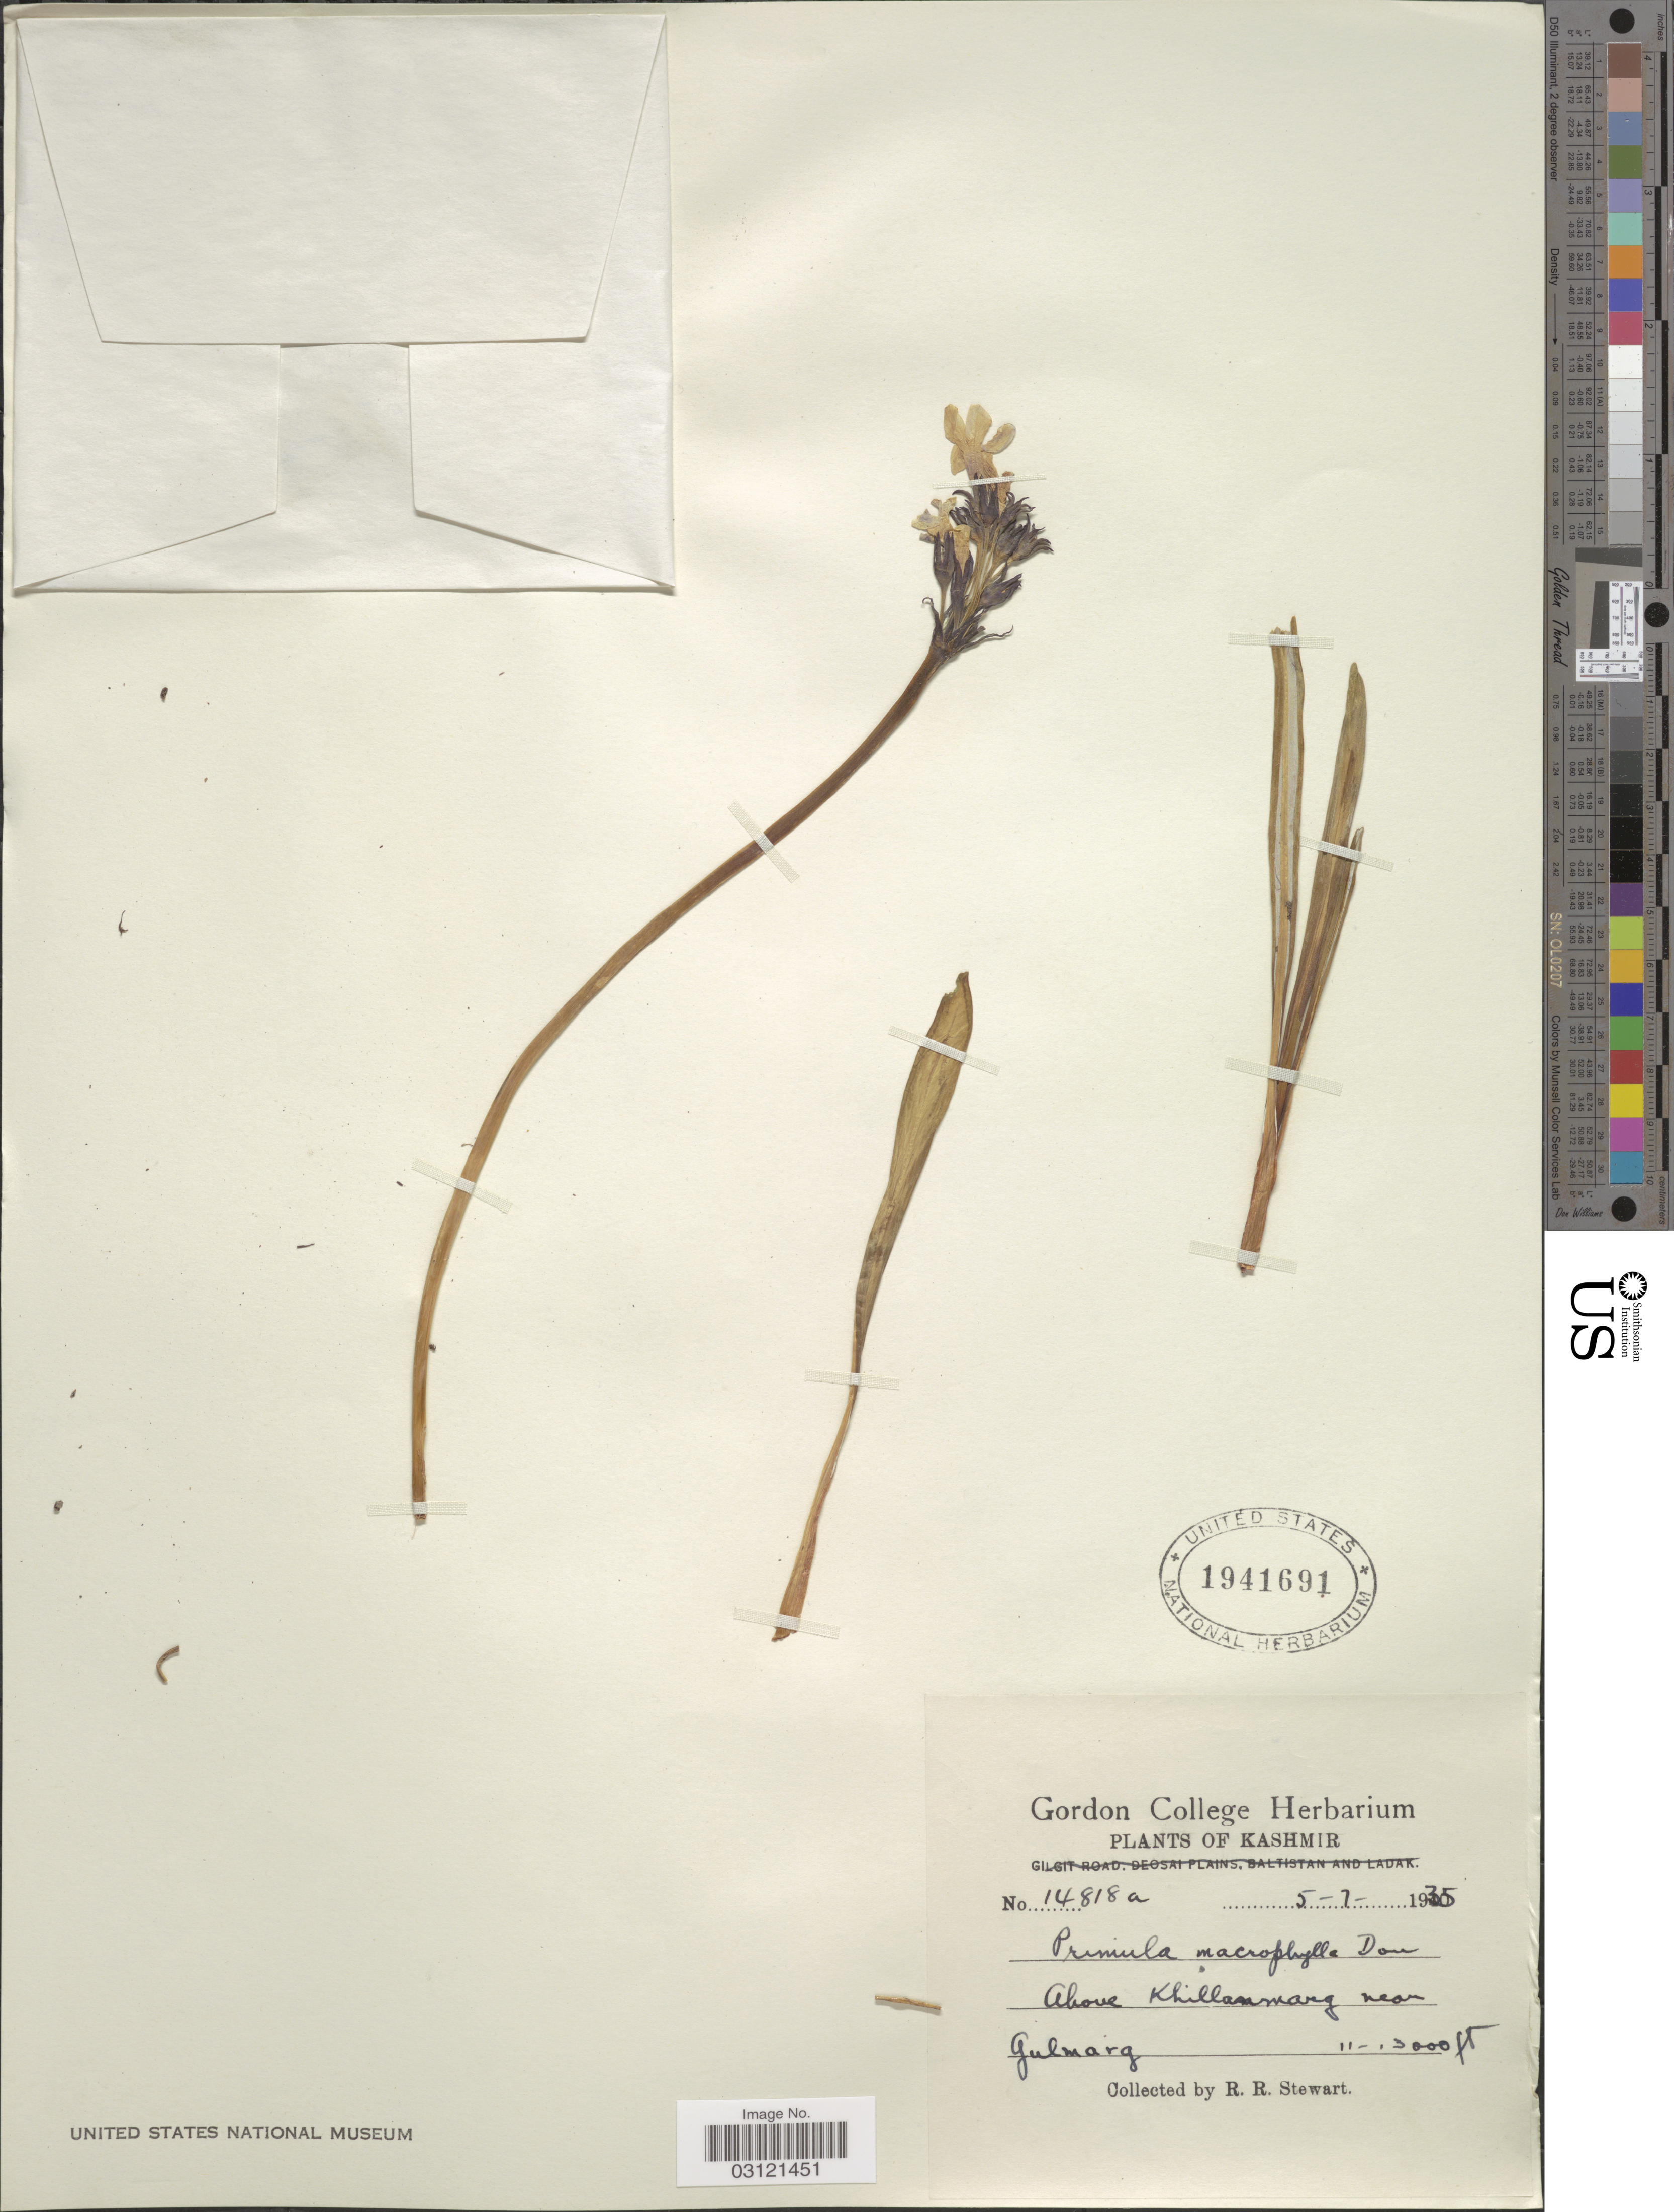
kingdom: Plantae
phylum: Tracheophyta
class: Magnoliopsida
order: Ericales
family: Primulaceae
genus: Primula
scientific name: Primula macrophylla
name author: D. Don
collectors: R. Stewart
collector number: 14818a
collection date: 1935-07-05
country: India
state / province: Jammu and Kashmir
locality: Above Khillanmarg near Gulmarg, Kashmir.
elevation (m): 3353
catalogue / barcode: US 1941691